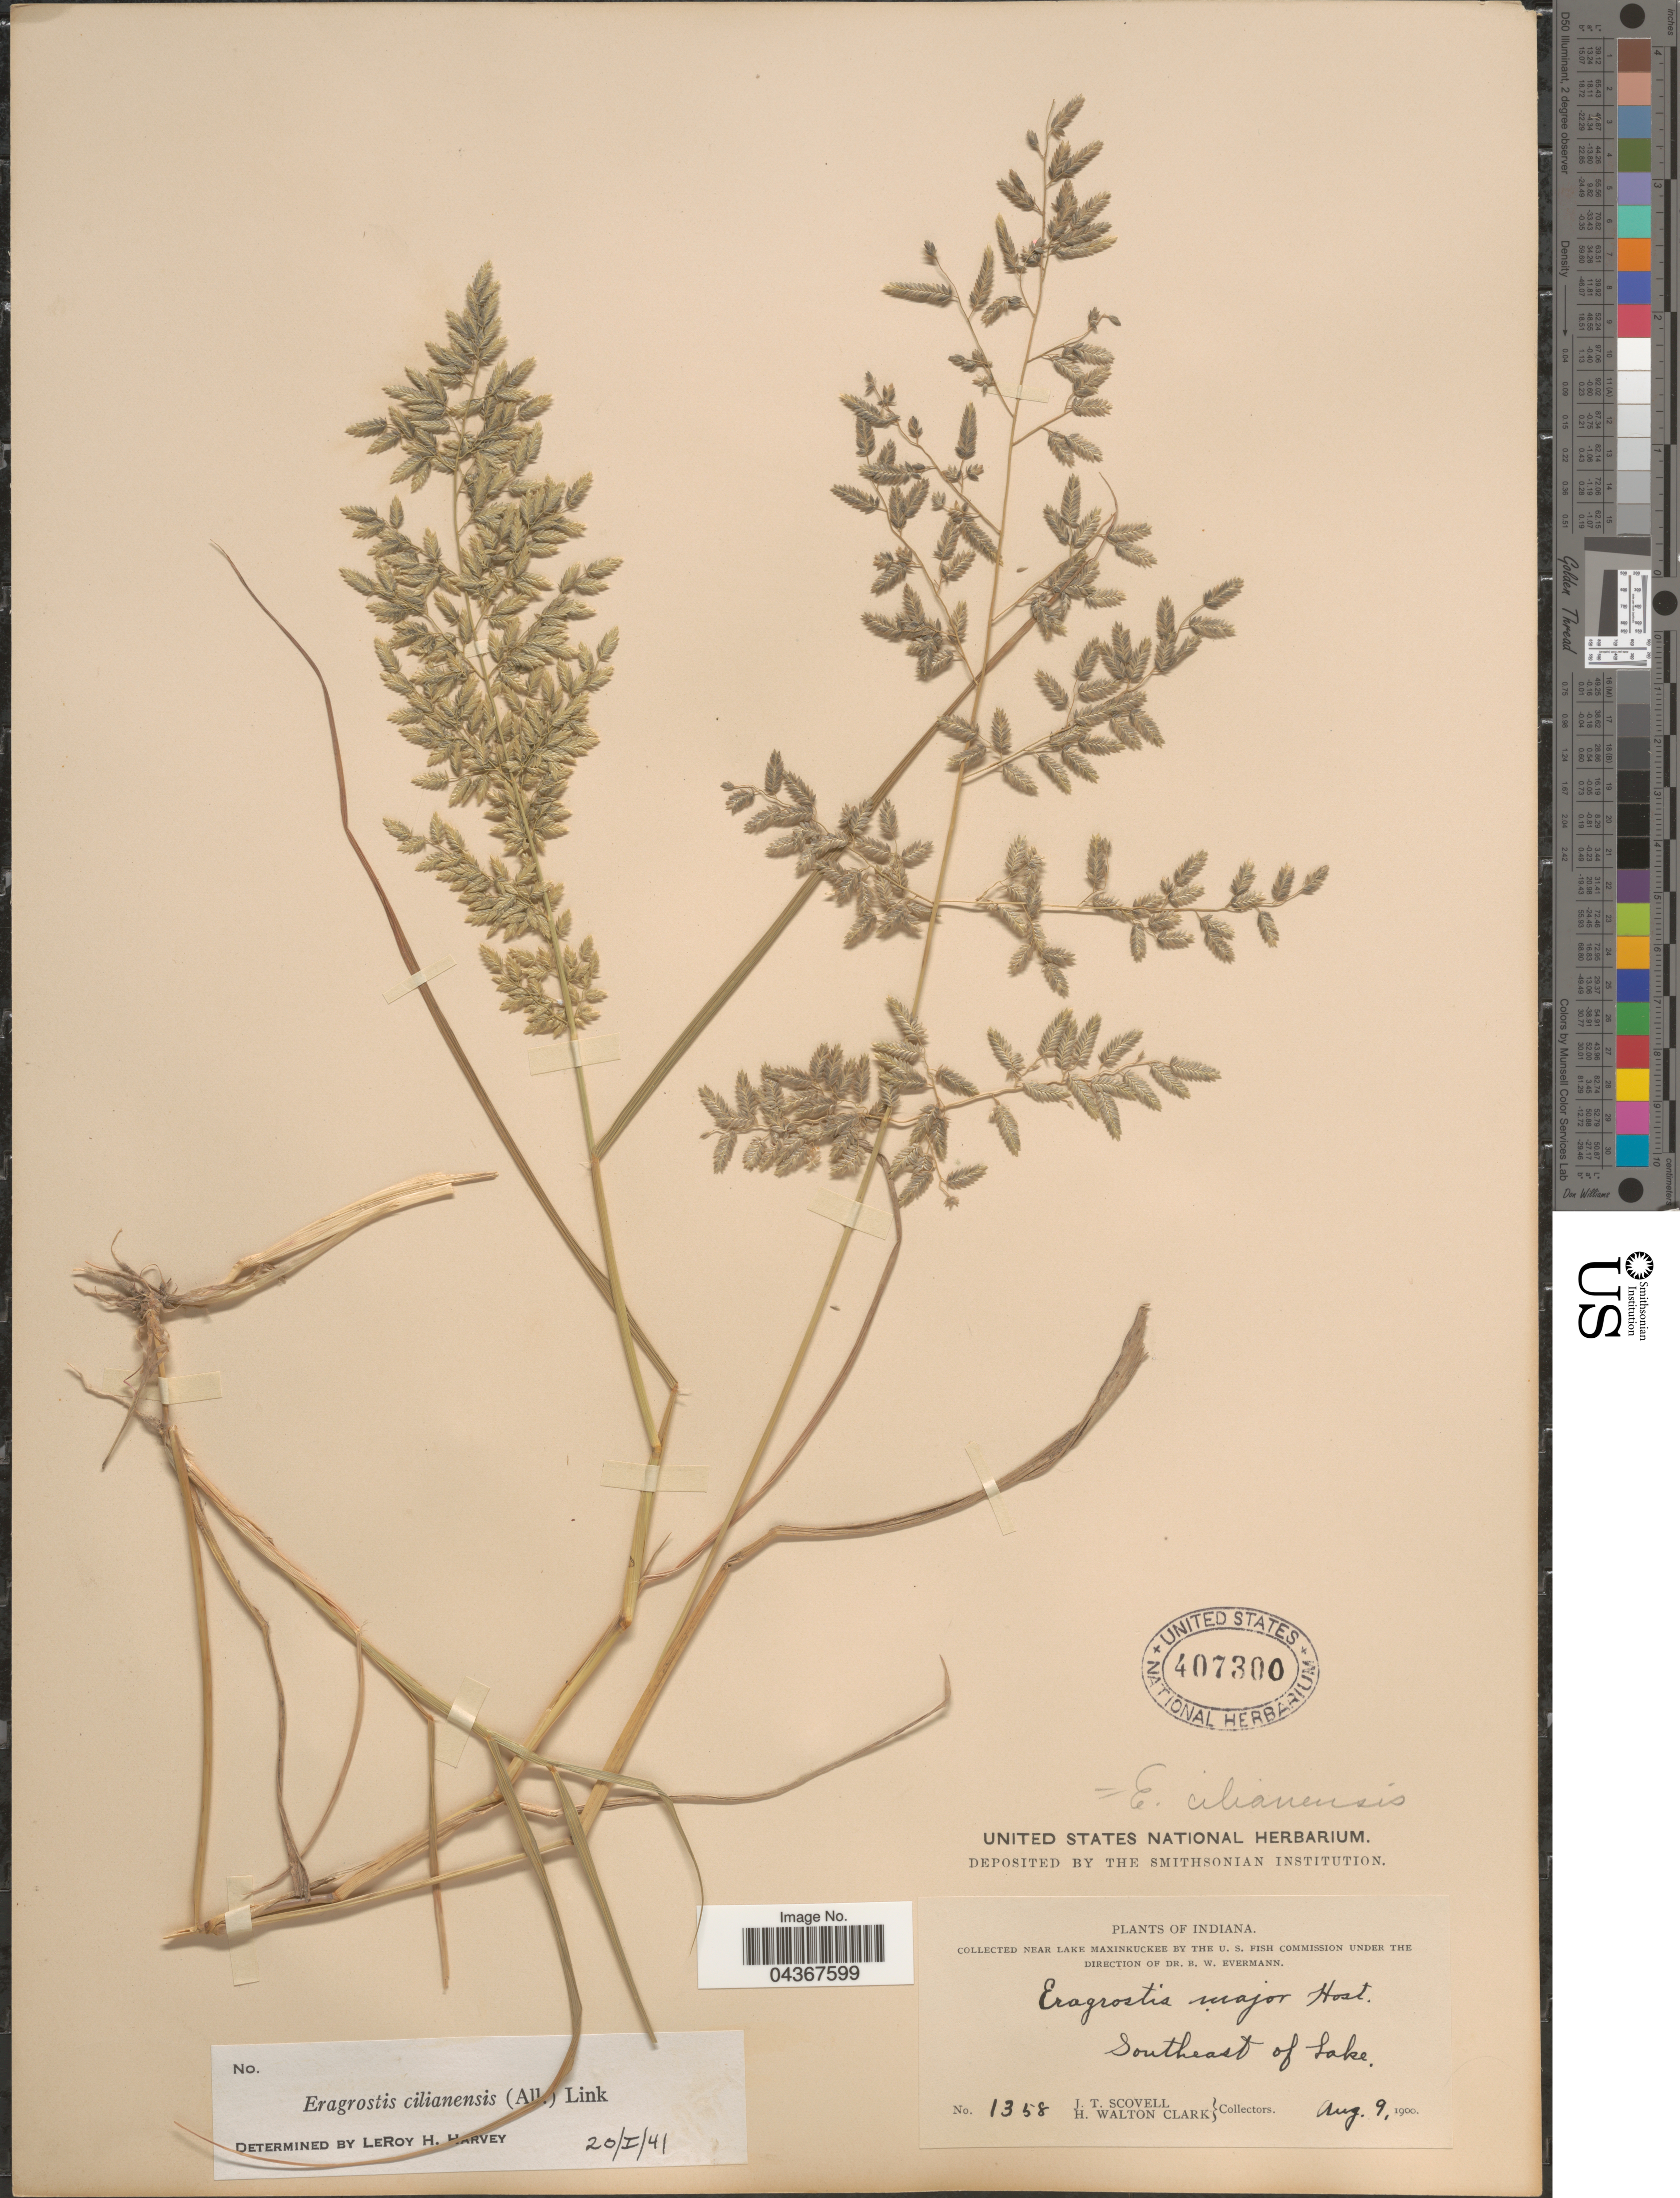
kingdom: Plantae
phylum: Tracheophyta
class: Liliopsida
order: Poales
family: Poaceae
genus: Eragrostis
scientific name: Eragrostis cilianensis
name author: (Bellardi) Vignolo ex Janch.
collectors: J. T. Scovell & H. W. Clark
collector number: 1358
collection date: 1900-08-09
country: United States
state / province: Indiana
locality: Near Lake Maxinkuckee. Southeast of Lake.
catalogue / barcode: US 407300